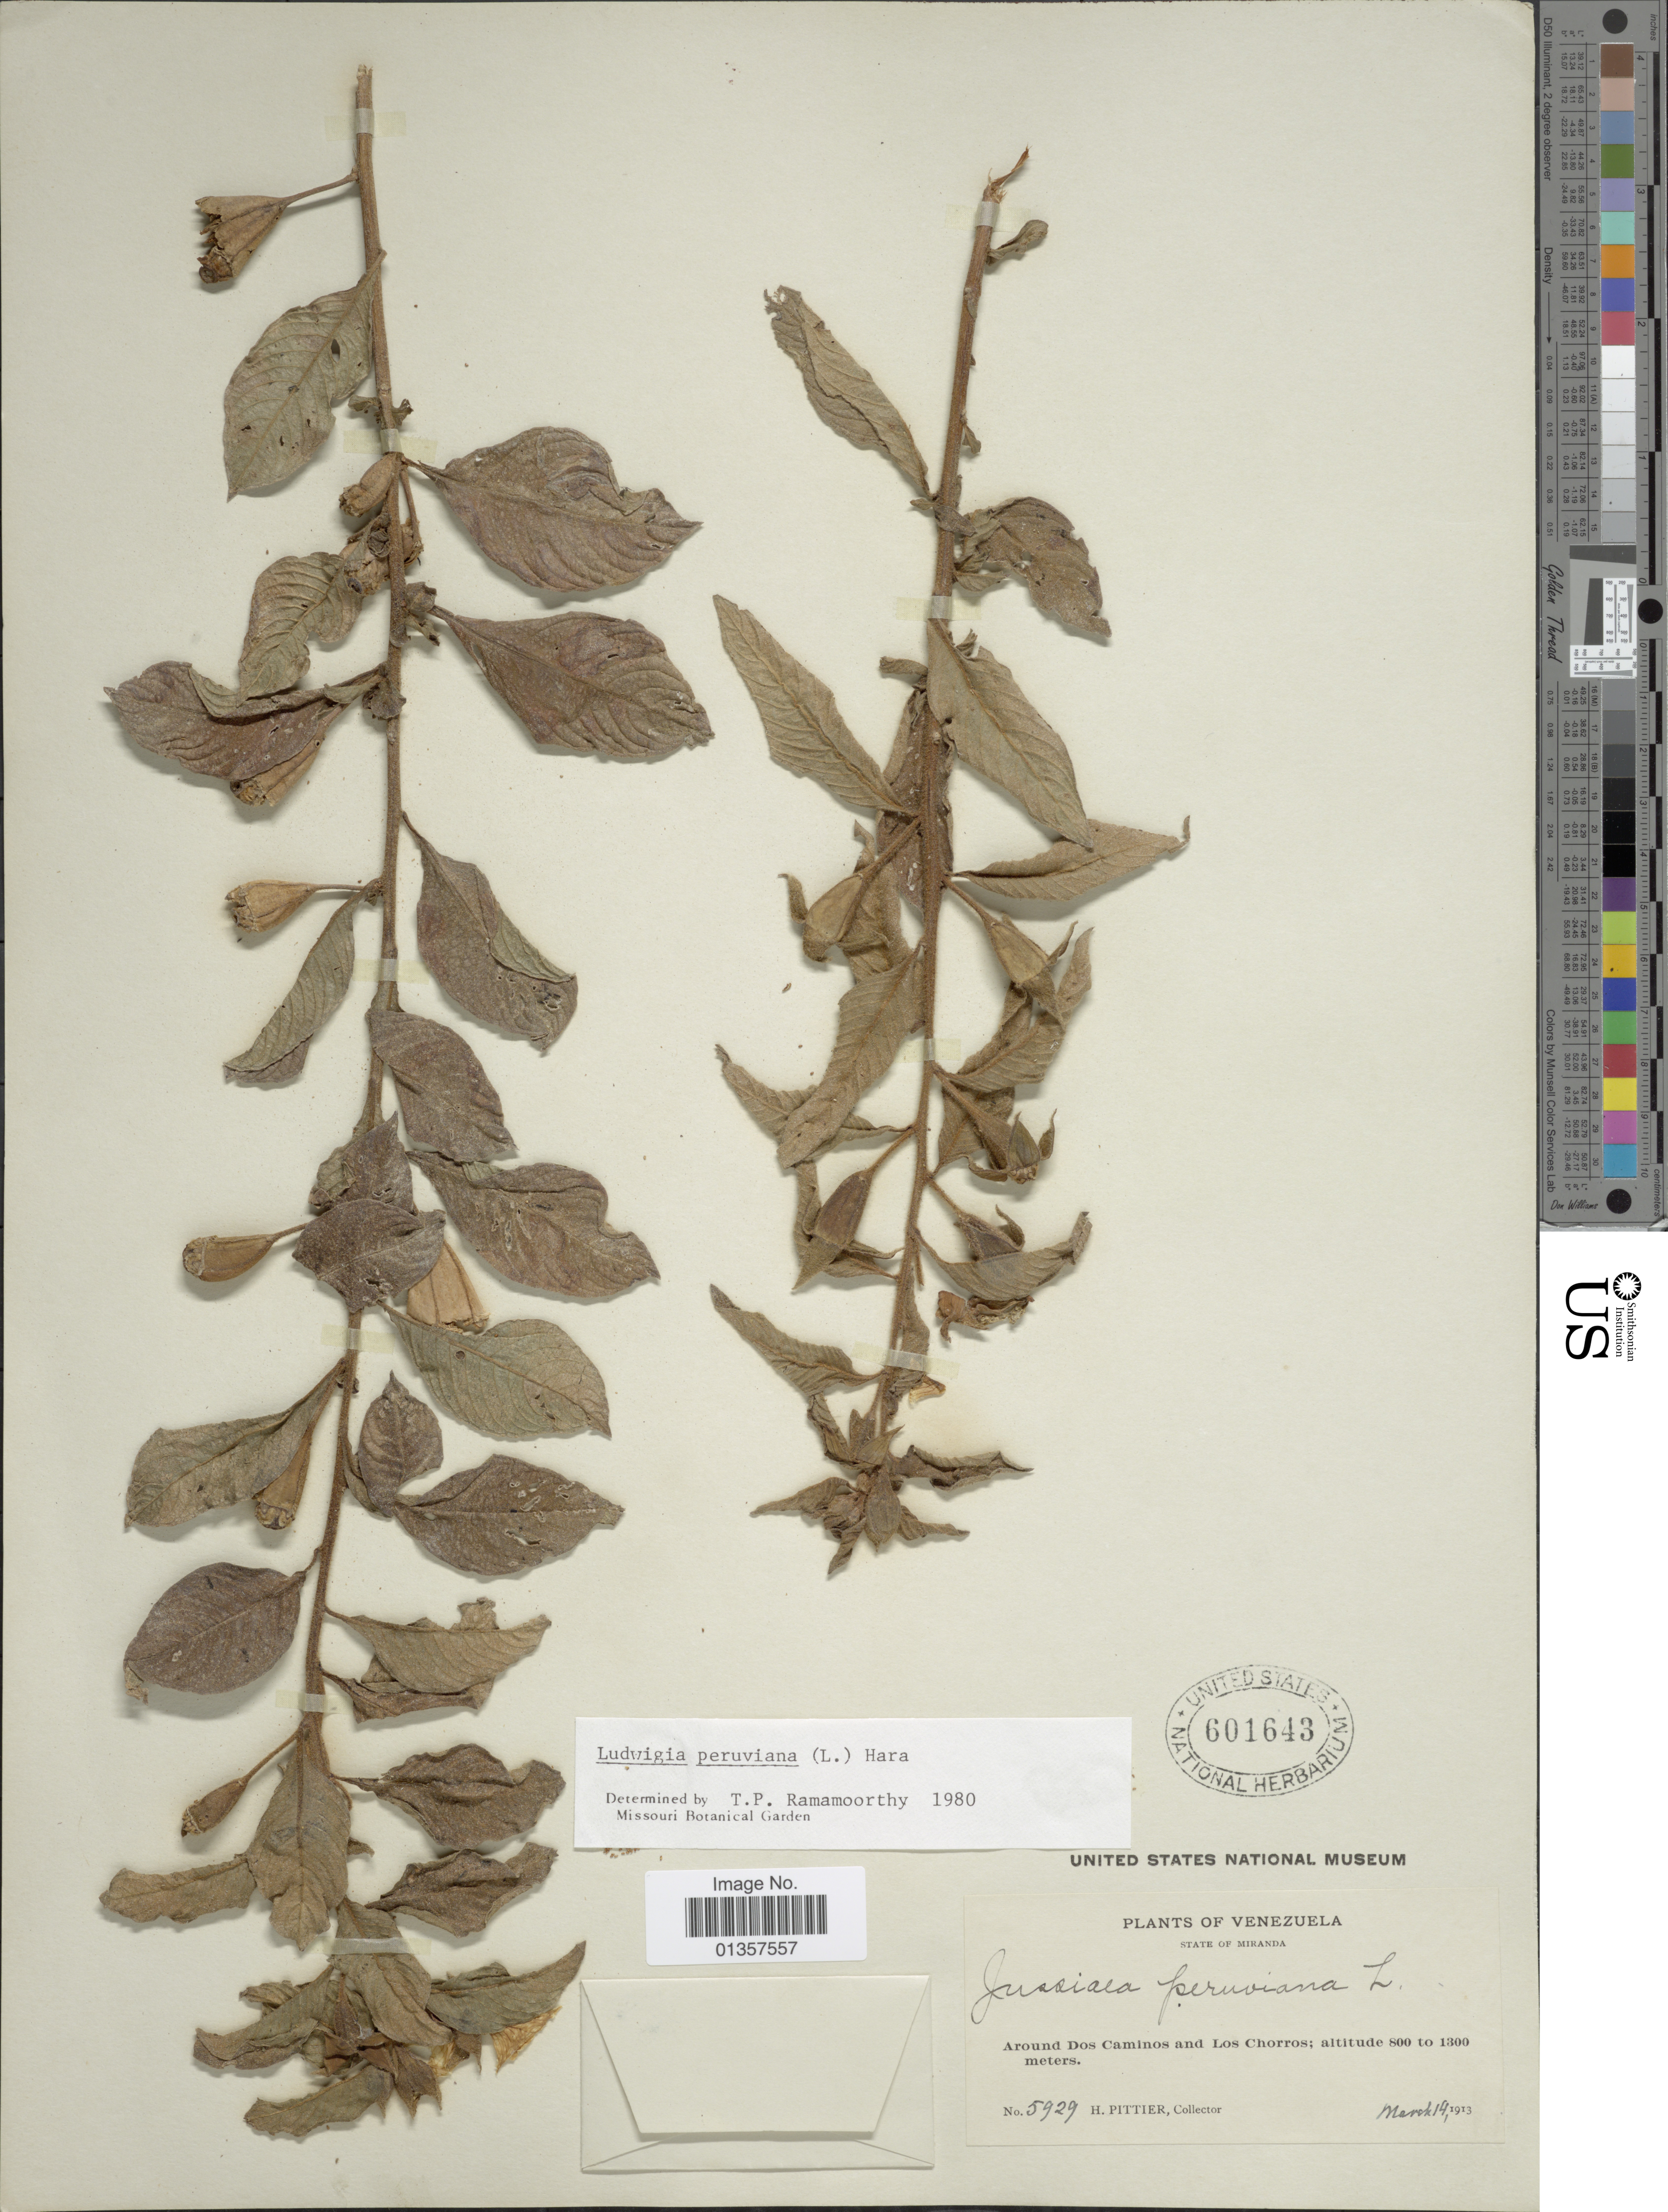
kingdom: Plantae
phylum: Tracheophyta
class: Magnoliopsida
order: Myrtales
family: Onagraceae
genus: Ludwigia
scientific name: Ludwigia peruviana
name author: (L.) H. Hara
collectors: H. F. Pittier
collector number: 5929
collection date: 1913-03-14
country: Venezuela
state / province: Miranda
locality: Around Dos Caminos and Los Chorros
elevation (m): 800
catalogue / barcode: US 601643